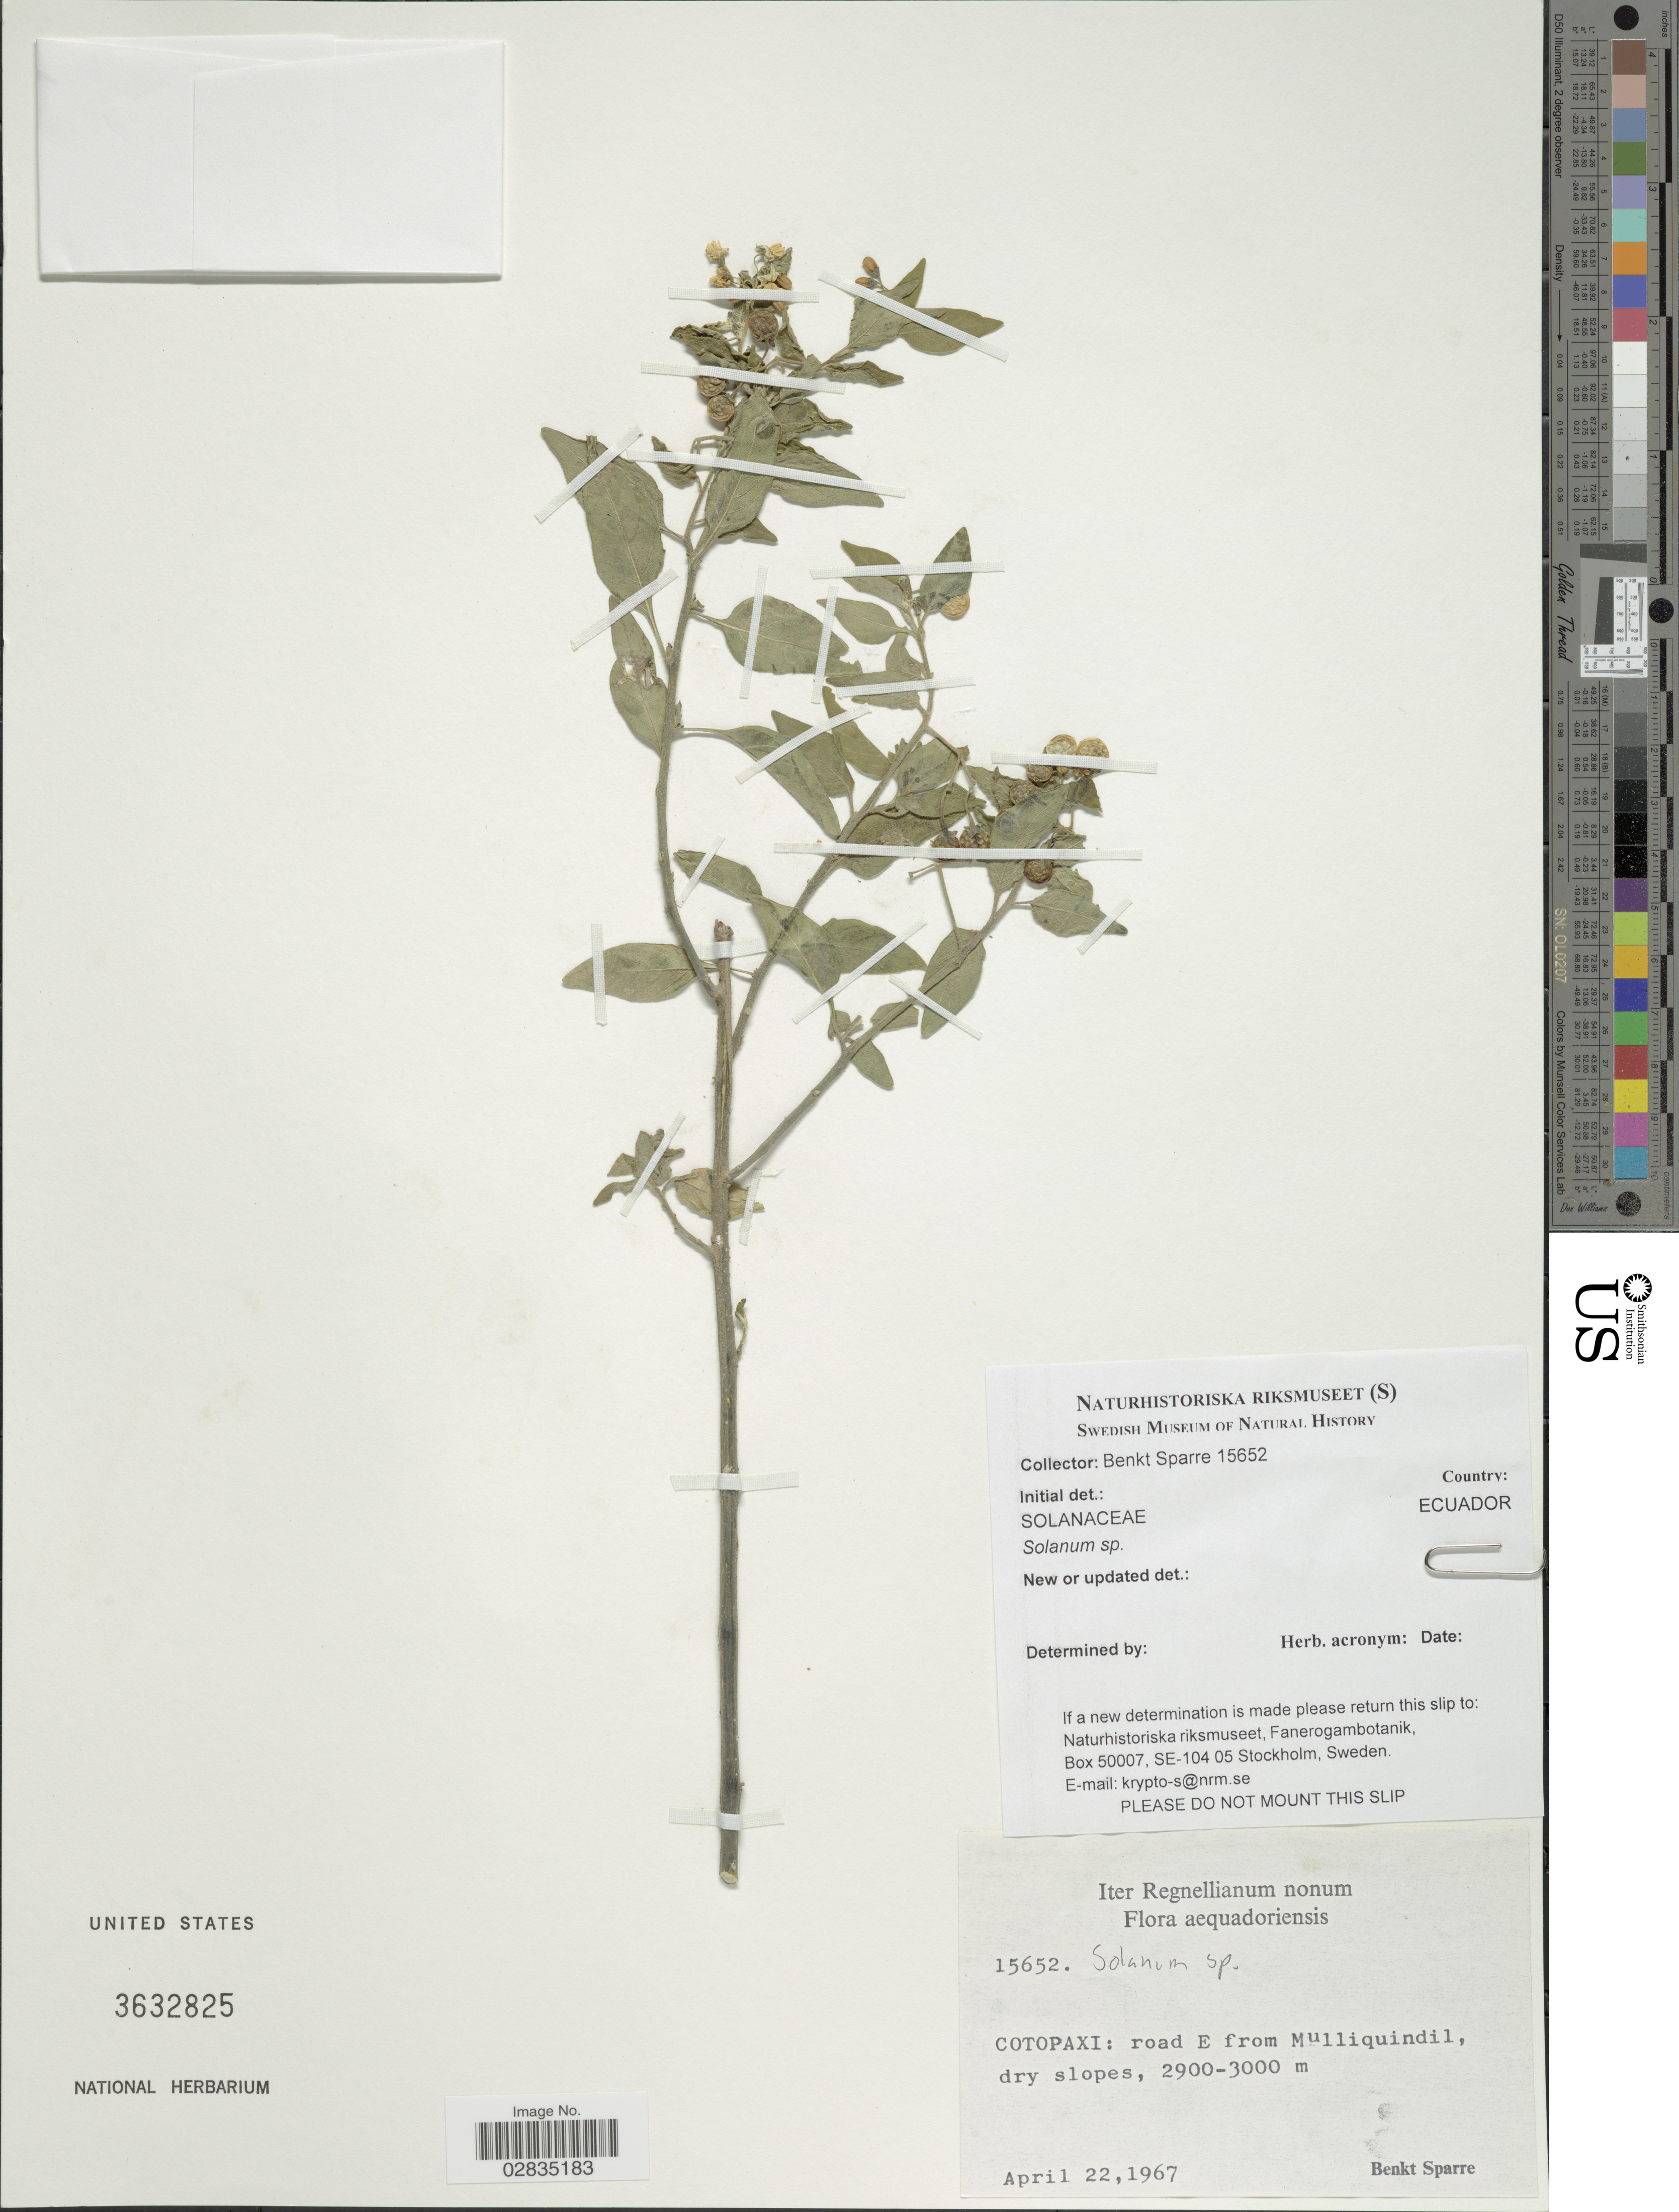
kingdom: Plantae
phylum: Tracheophyta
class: Magnoliopsida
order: Solanales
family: Solanaceae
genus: Solanum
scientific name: Solanum interandinum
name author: Bitter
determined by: Knapp, S. D.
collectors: B. Sparre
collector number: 15652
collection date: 1967-04-22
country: Ecuador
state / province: Cotopaxi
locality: Road E from Mulliquindil.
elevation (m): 2900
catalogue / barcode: US 3632825